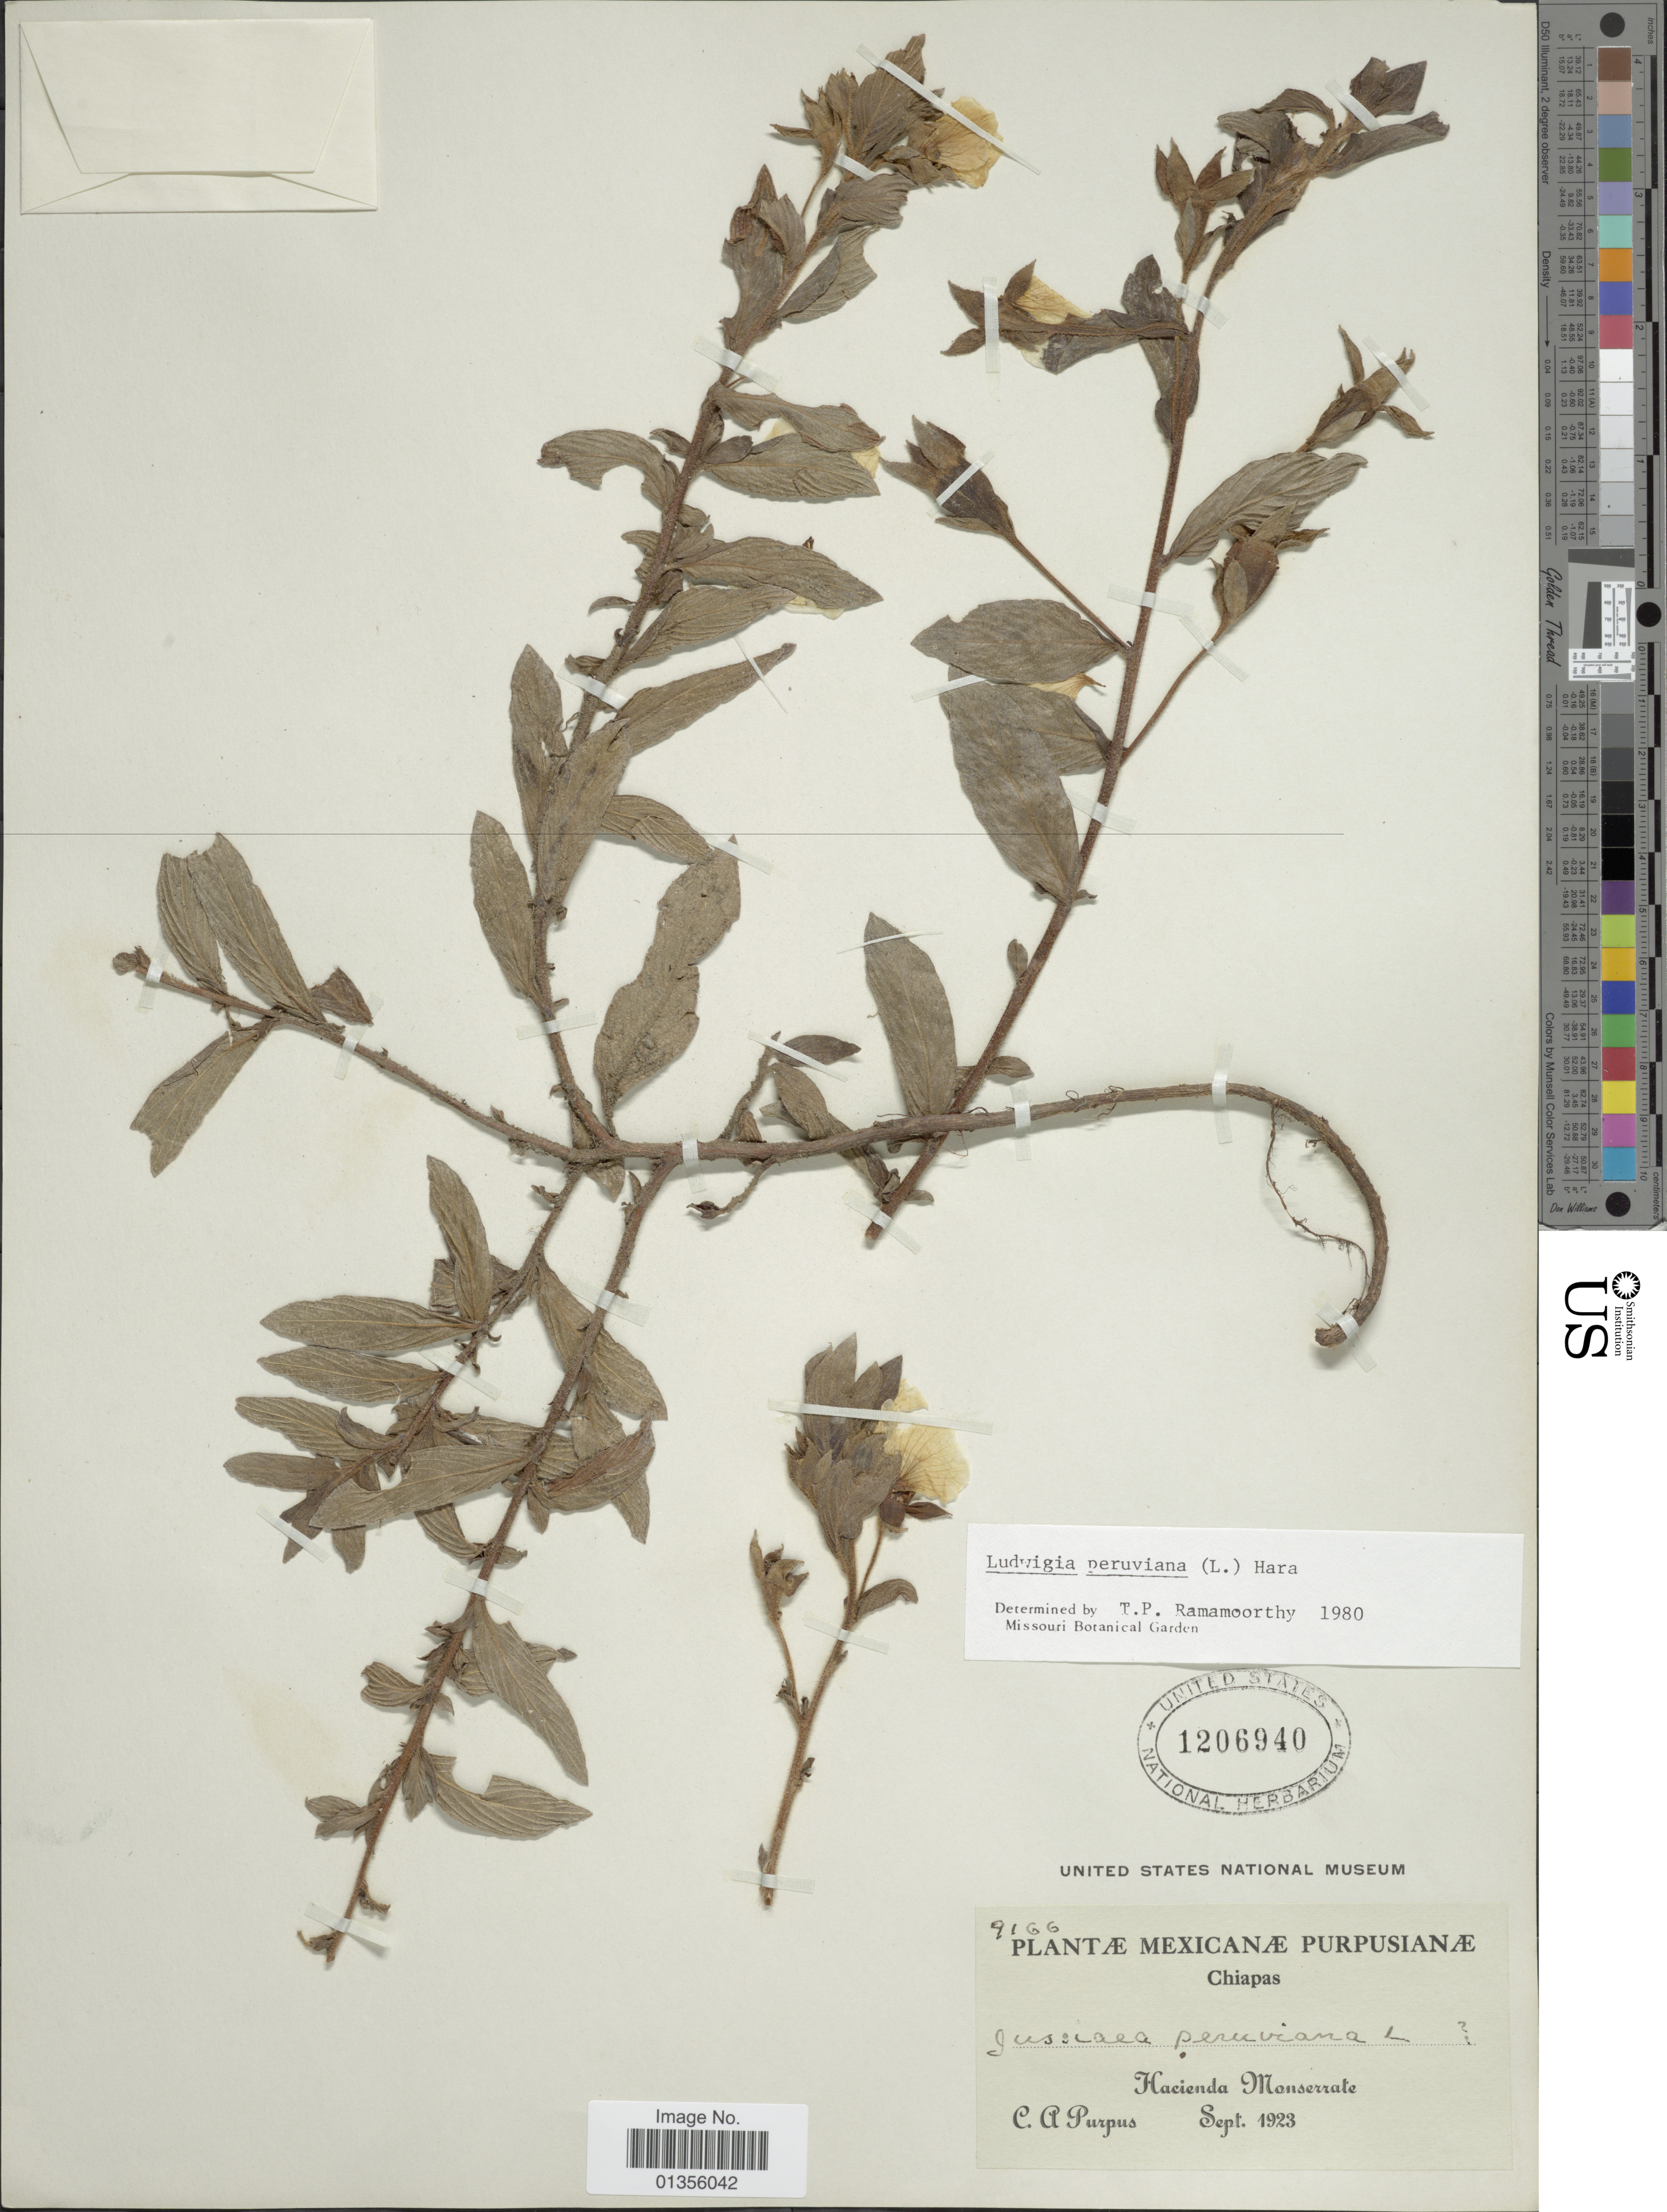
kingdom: Plantae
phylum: Tracheophyta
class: Magnoliopsida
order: Myrtales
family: Onagraceae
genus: Ludwigia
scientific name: Ludwigia peruviana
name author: (L.) H. Hara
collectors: C. A. Purpus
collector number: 9166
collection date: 1923-09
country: Mexico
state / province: Chiapas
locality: Hacienda Monserrate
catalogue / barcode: US 1206940